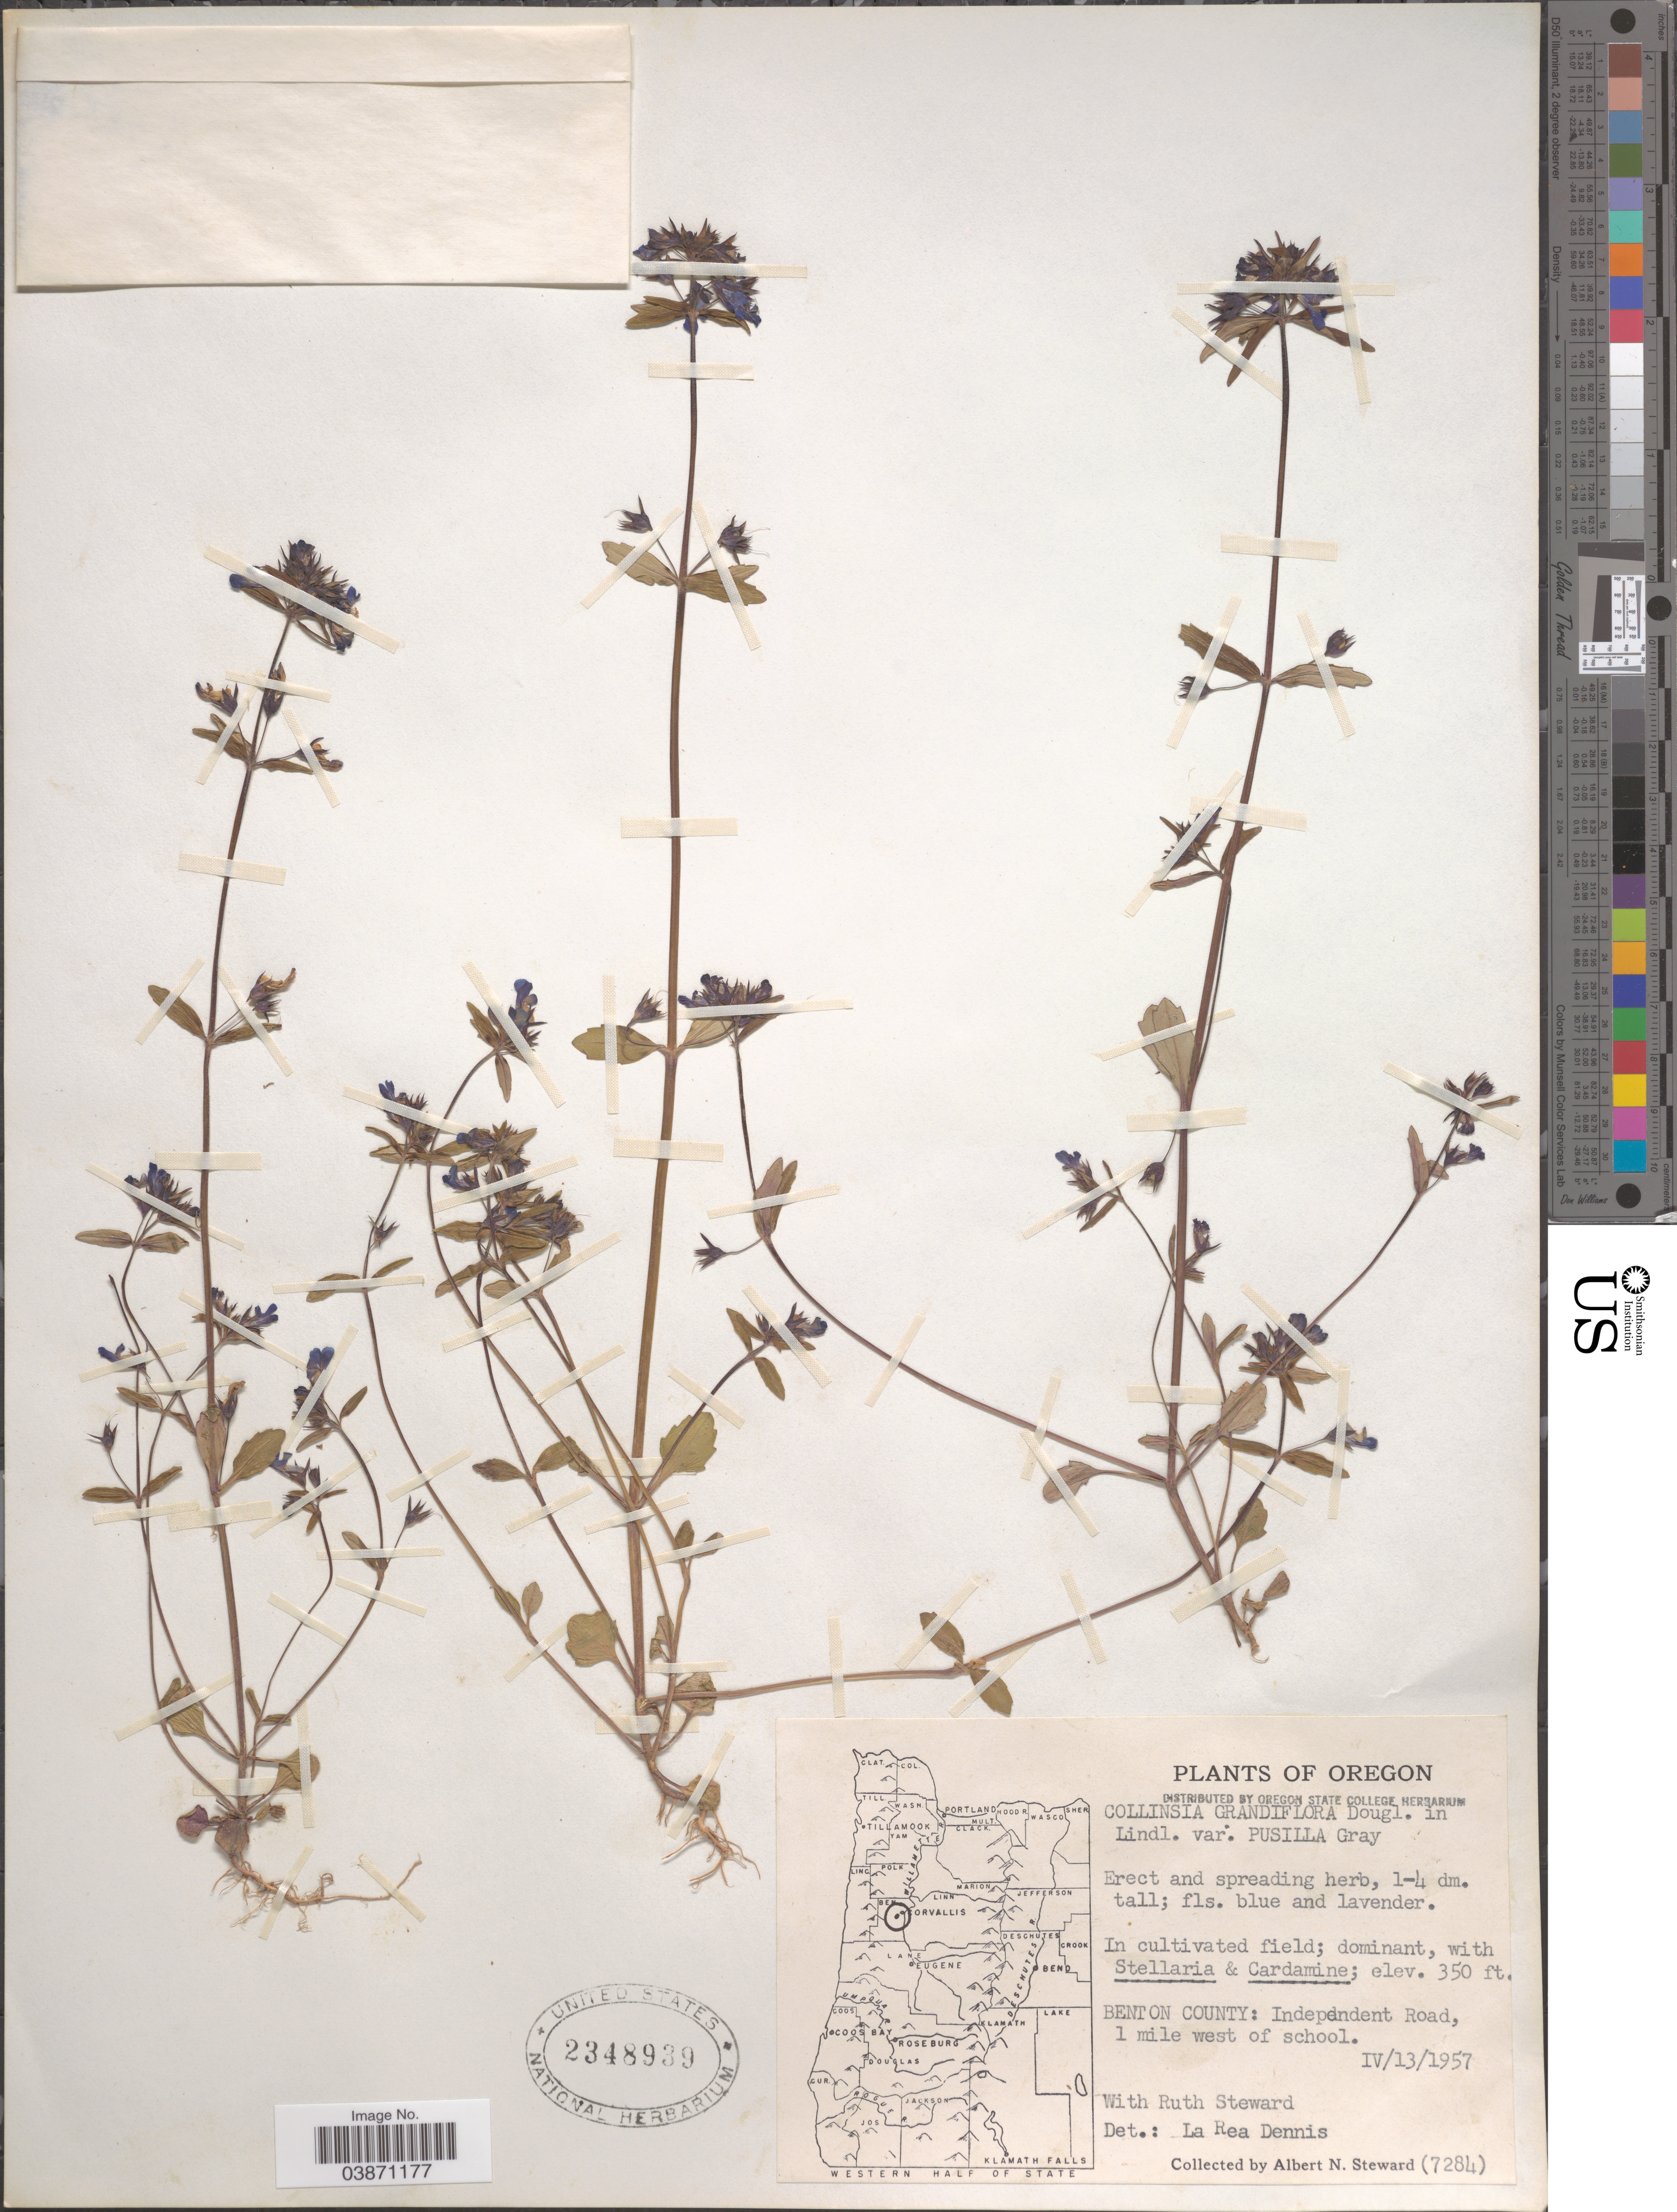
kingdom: Plantae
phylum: Tracheophyta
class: Magnoliopsida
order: Lamiales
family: Plantaginaceae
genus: Collinsia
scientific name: Collinsia grandiflora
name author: Lindl.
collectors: A. N. Steward & R. Steward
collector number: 7284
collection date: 1957-04-23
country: United States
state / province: Oregon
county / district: Benton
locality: Benton County: Independent Road, 1 mile west of school.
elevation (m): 107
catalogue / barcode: US 2348939